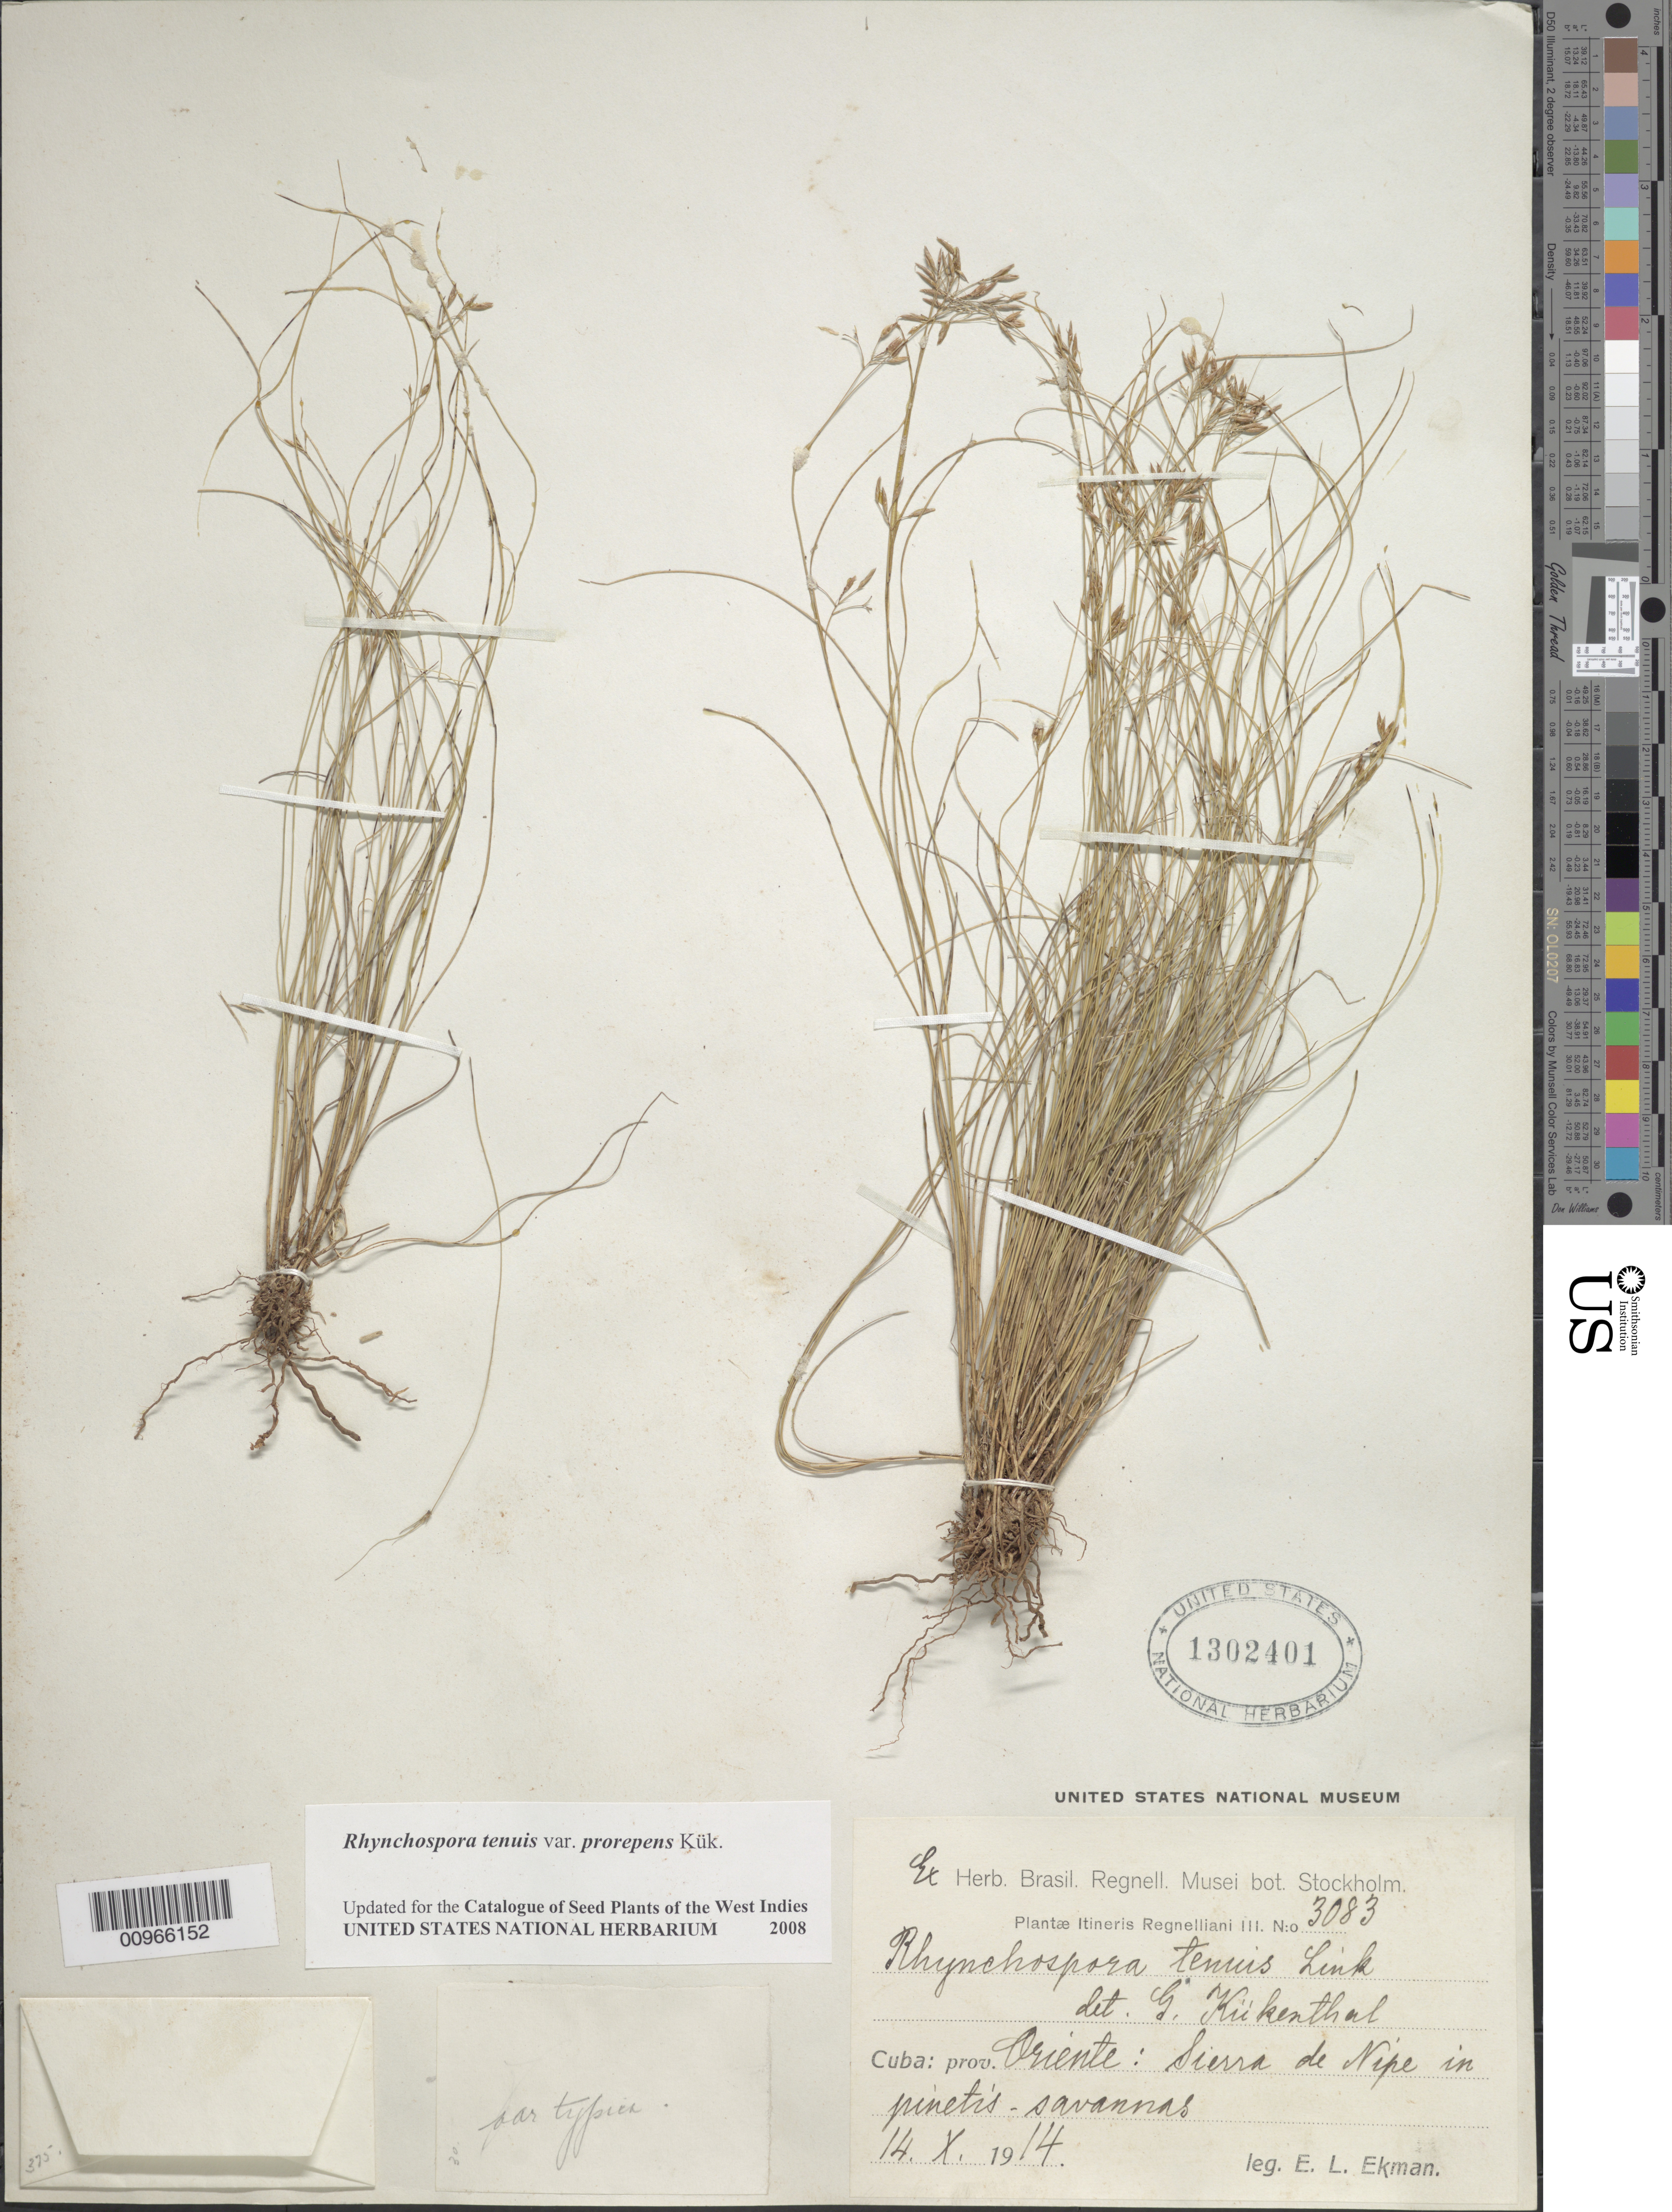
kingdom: Plantae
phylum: Tracheophyta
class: Liliopsida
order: Poales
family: Cyperaceae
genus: Rhynchospora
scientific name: Rhynchospora tenuis var. prorepens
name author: Kük.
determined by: Strong, M. T., (US), Smithsonian Institution - National Museum of Natural History (UNITED STATES)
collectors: E. L. Ekman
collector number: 3083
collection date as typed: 14 Oct 1914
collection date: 1914-10-14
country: Cuba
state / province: Holguín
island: Cuba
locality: Sierra de Nipe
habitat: In pinetris savannas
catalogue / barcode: US 1302401